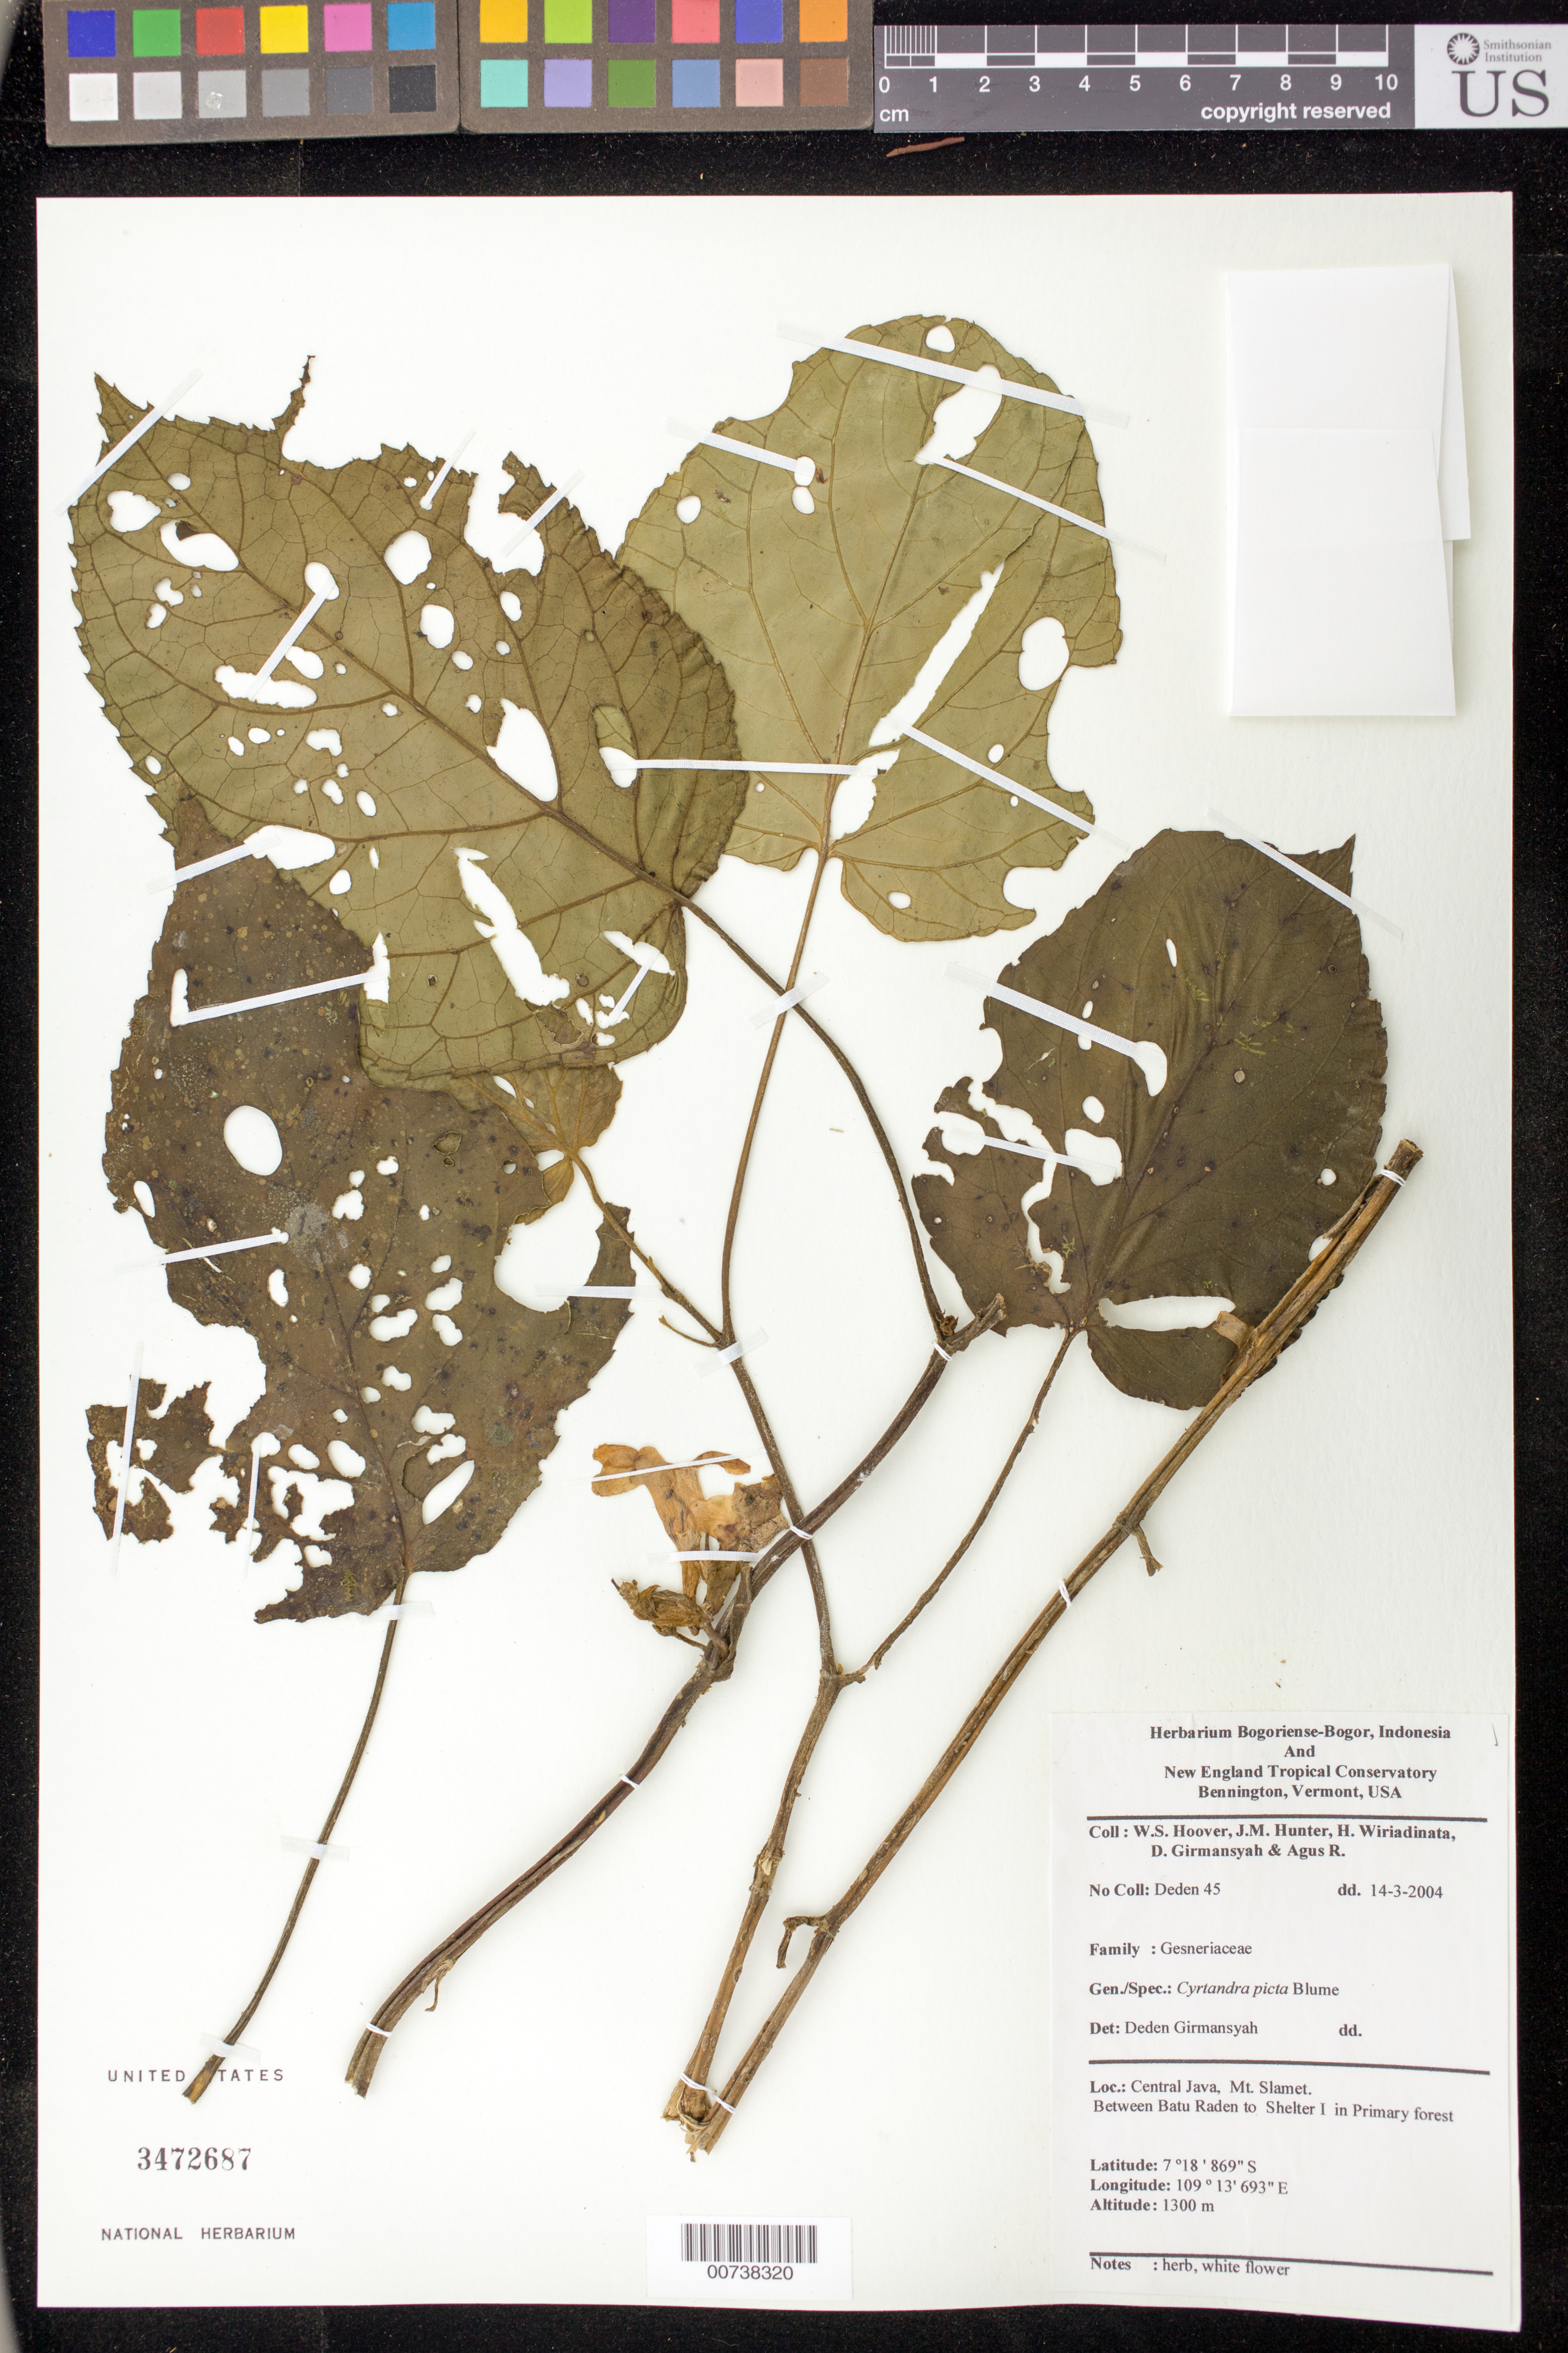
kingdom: Plantae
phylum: Tracheophyta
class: Magnoliopsida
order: Lamiales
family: Gesneriaceae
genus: Cyrtandra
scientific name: Cyrtandra picta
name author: Blume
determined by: Girmansyah, D.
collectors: W. S. Hoover, J. Hunter, H. Wiriadinata, D. Girmansyah & A. Ruskandi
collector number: Deden 45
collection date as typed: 14 Mar 2004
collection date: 2004-03-14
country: Indonesia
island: Java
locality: Central Java, Mt. Slamet, between Batu Raden village to shelter I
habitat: Primary forest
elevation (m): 1300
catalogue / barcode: US 3472687